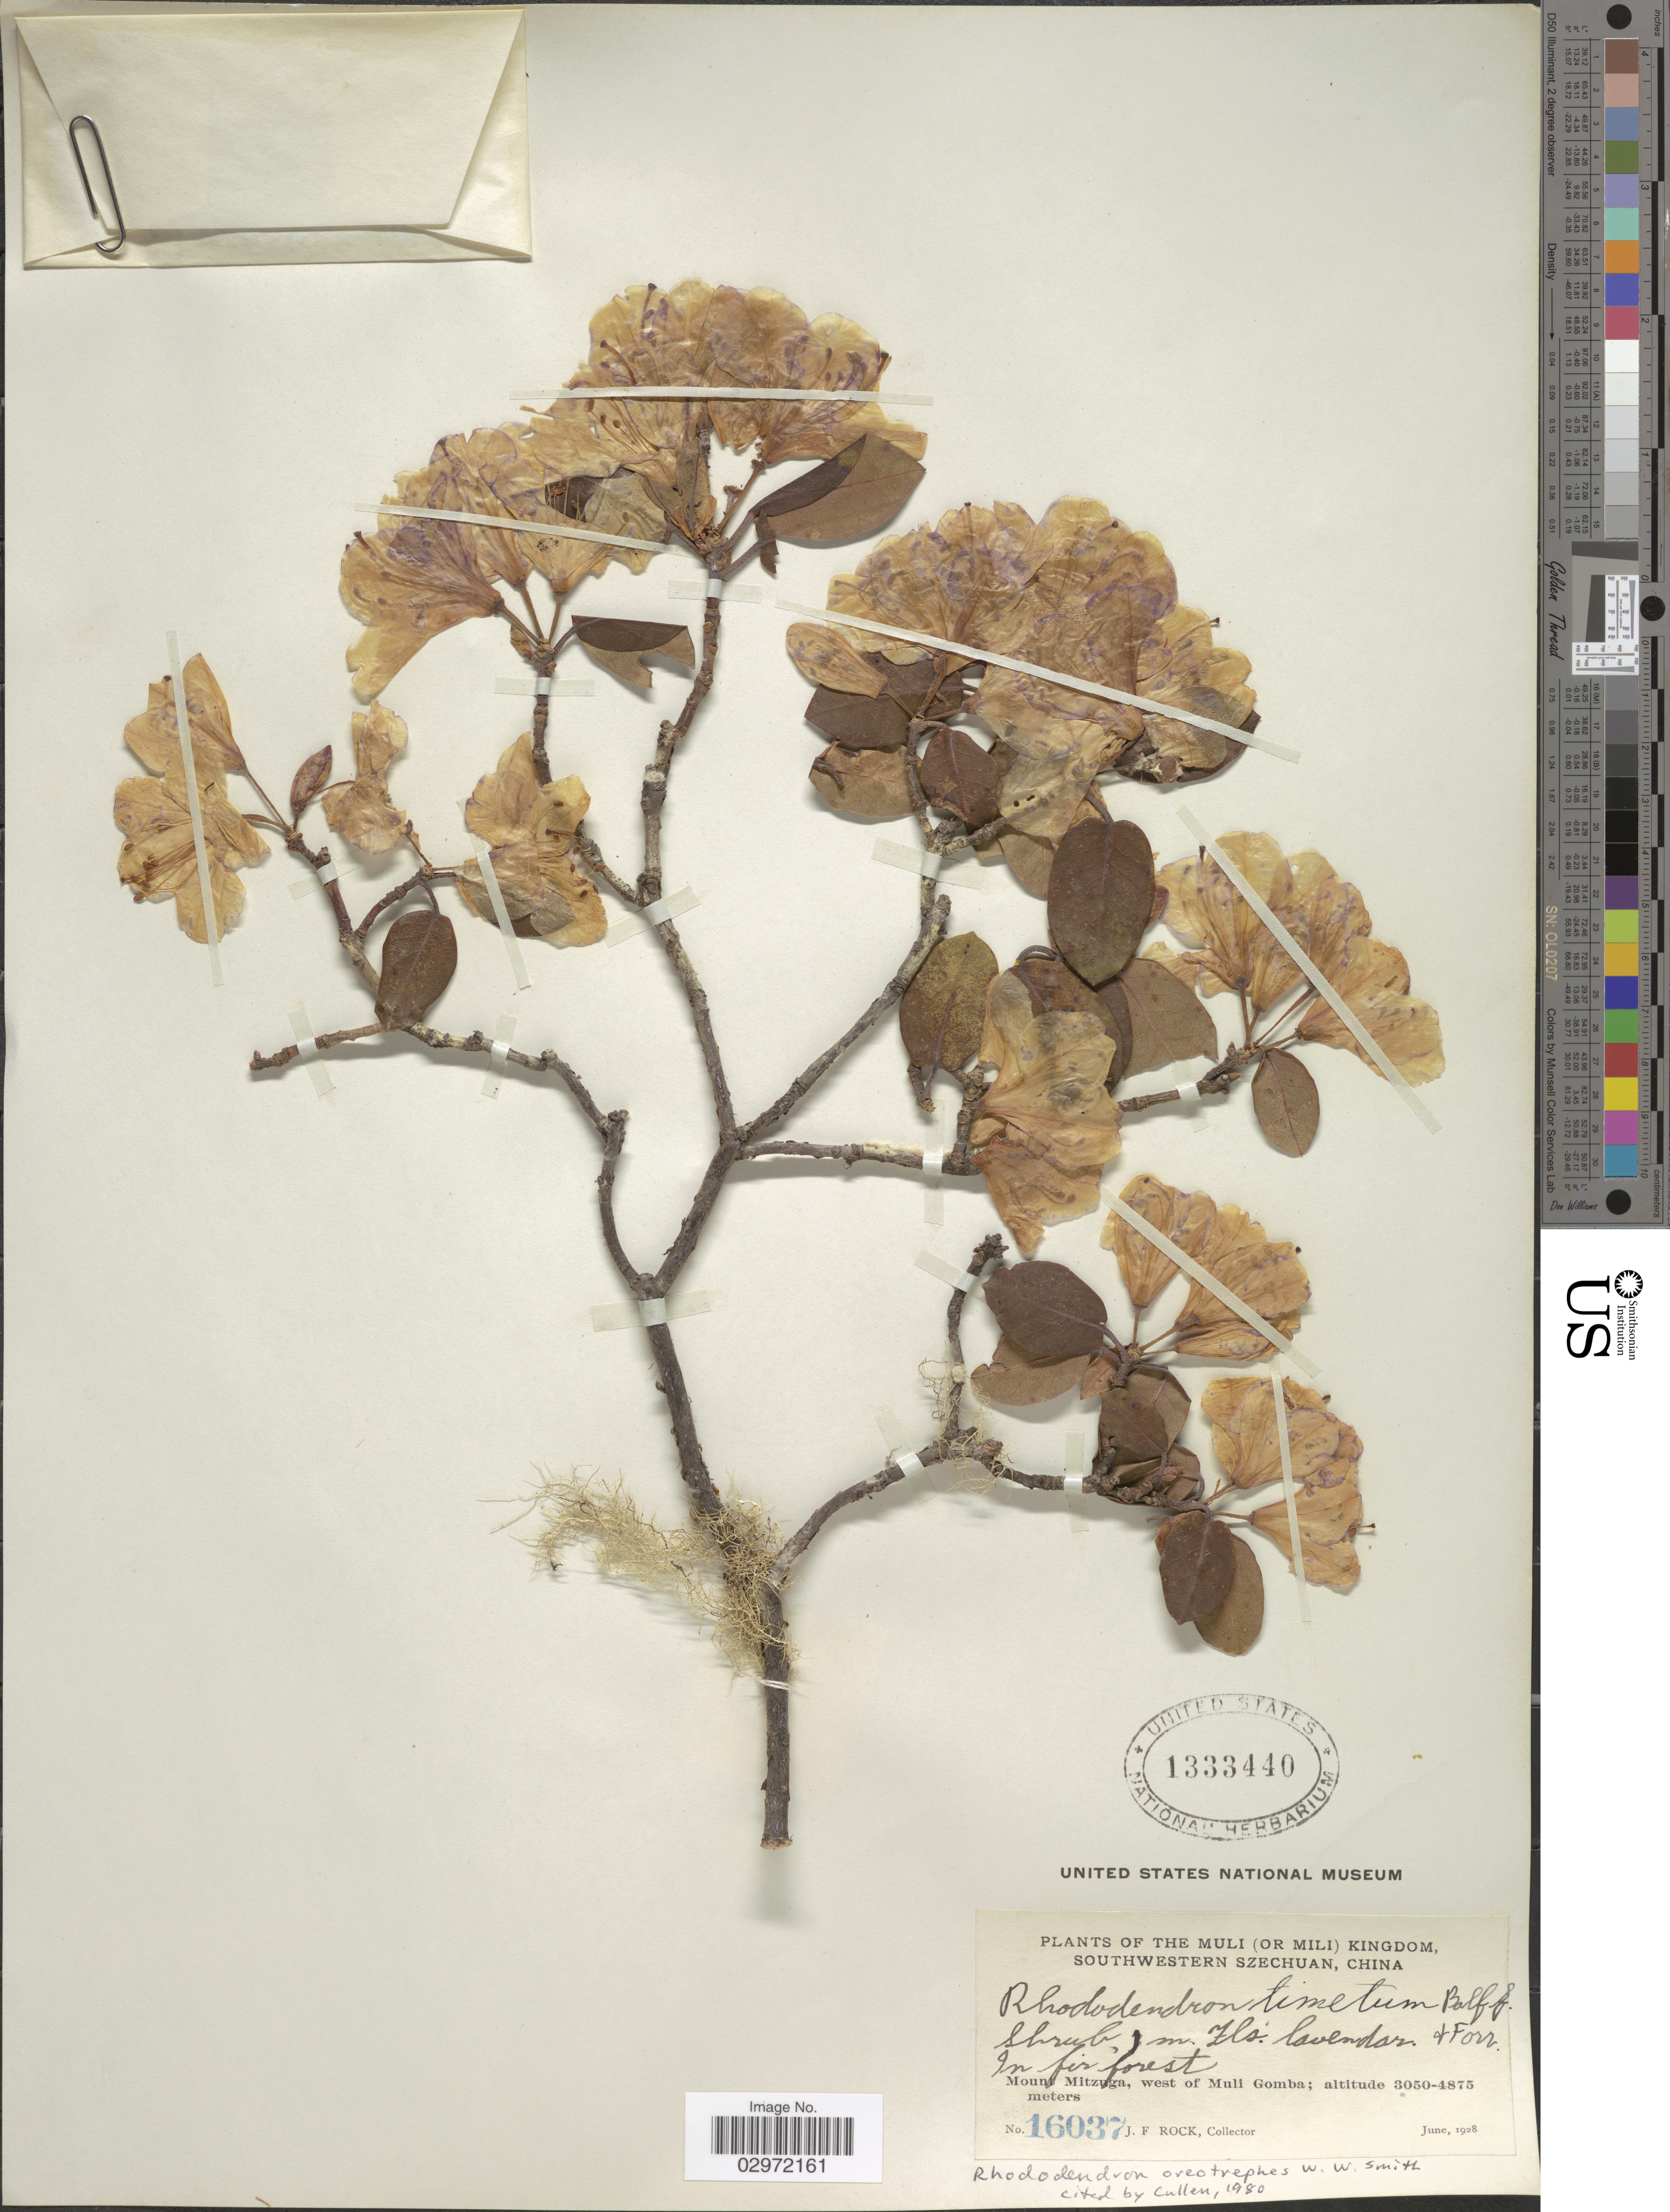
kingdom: Plantae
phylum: Tracheophyta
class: Magnoliopsida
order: Ericales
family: Ericaceae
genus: Rhododendron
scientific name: Rhododendron oreotrephes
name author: W.W. Sm.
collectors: J. Rock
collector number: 16037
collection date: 1928-06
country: China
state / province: Sichuan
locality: The Muli (or Mili) Kingdom, Southwestern Szechuan. Mount Mitzuga, west of Muli Gomba.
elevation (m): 3050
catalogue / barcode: US 1333440